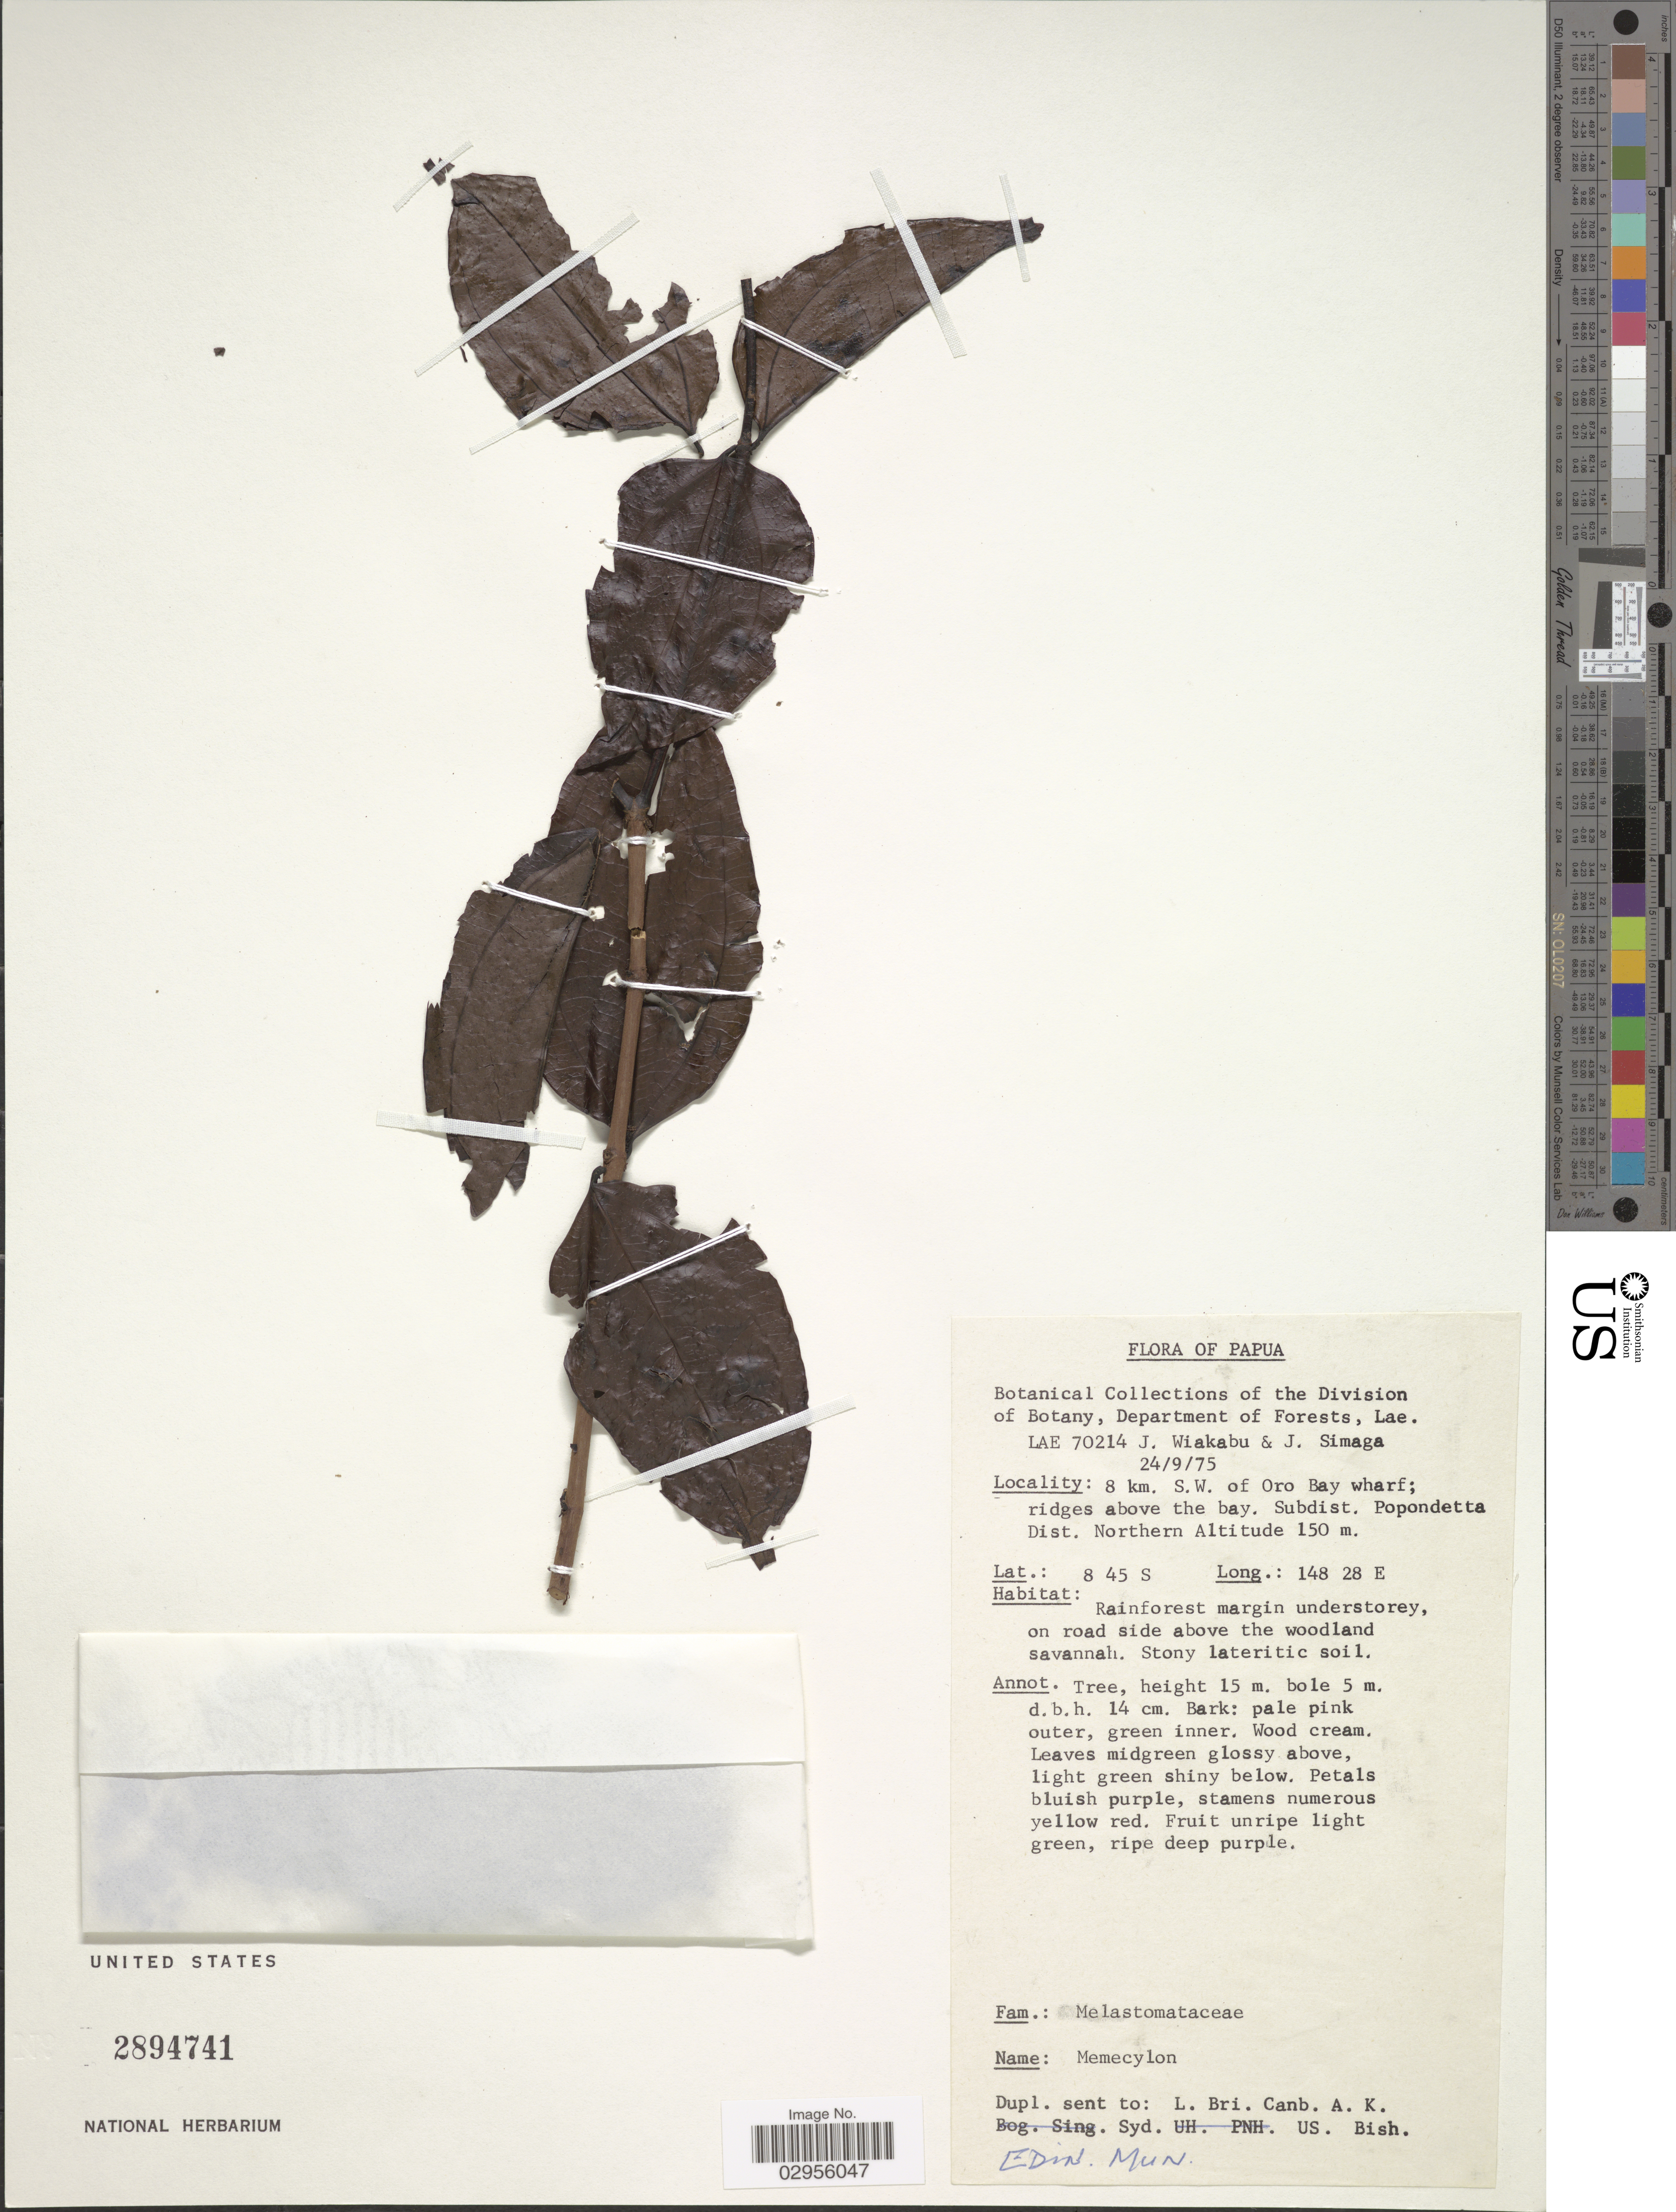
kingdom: Plantae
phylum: Tracheophyta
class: Magnoliopsida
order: Myrtales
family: Melastomataceae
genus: Memecylon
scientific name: Memecylon sp.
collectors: J. Wiakabu & J. Simaga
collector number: LAE 70214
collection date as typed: Transcribed d/m/y: 24/9/75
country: Papua New Guinea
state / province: Northern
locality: Papua. 8 km. S.W. of Oro Bay wharf; ridges above the bay. Subdist. Popondetta. Dist. Northern.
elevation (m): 150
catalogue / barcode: US 2894741